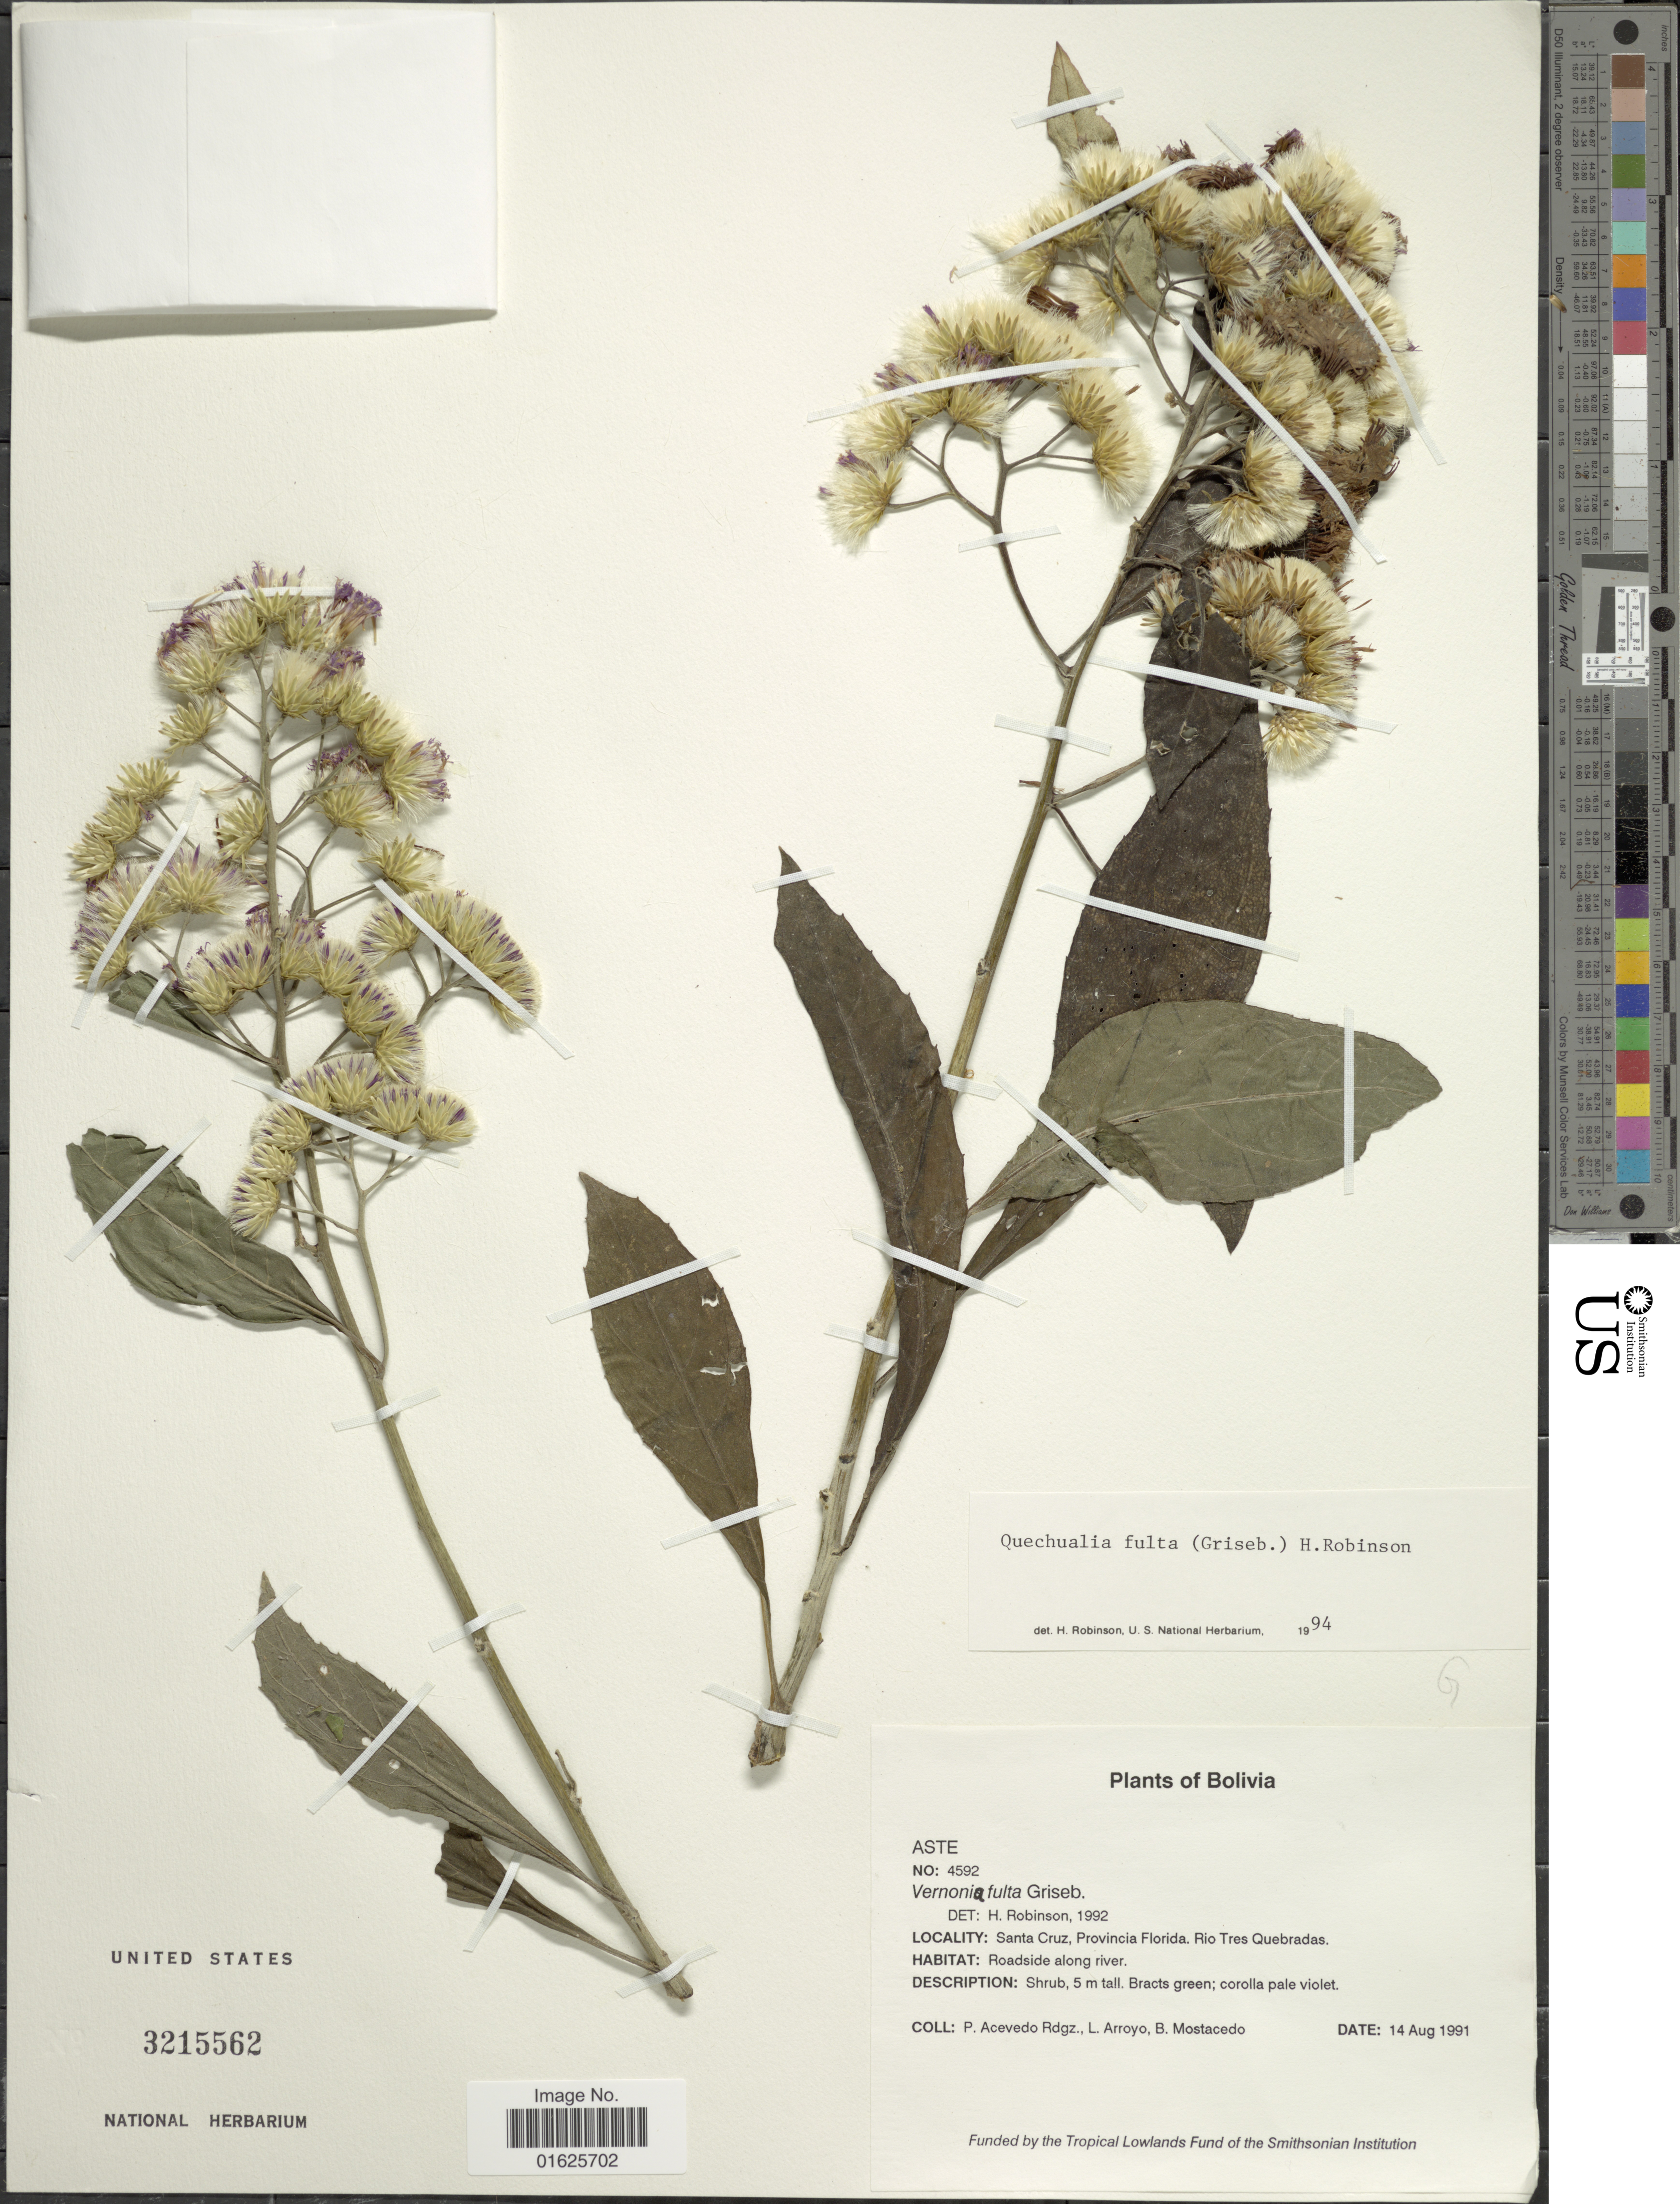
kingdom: Plantae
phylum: Tracheophyta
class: Magnoliopsida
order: Asterales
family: Asteraceae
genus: Quechualia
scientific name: Quechualia fulta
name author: (Griseb.) H. Rob.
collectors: P. Acevedo-Rodr., L. Arroyo & B. Mostacedo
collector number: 4592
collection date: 1991-08-14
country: Bolivia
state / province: Santa Cruz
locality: Provincia Florida, Rio Tres Quebradas, Roadisde along river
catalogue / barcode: US 3215562